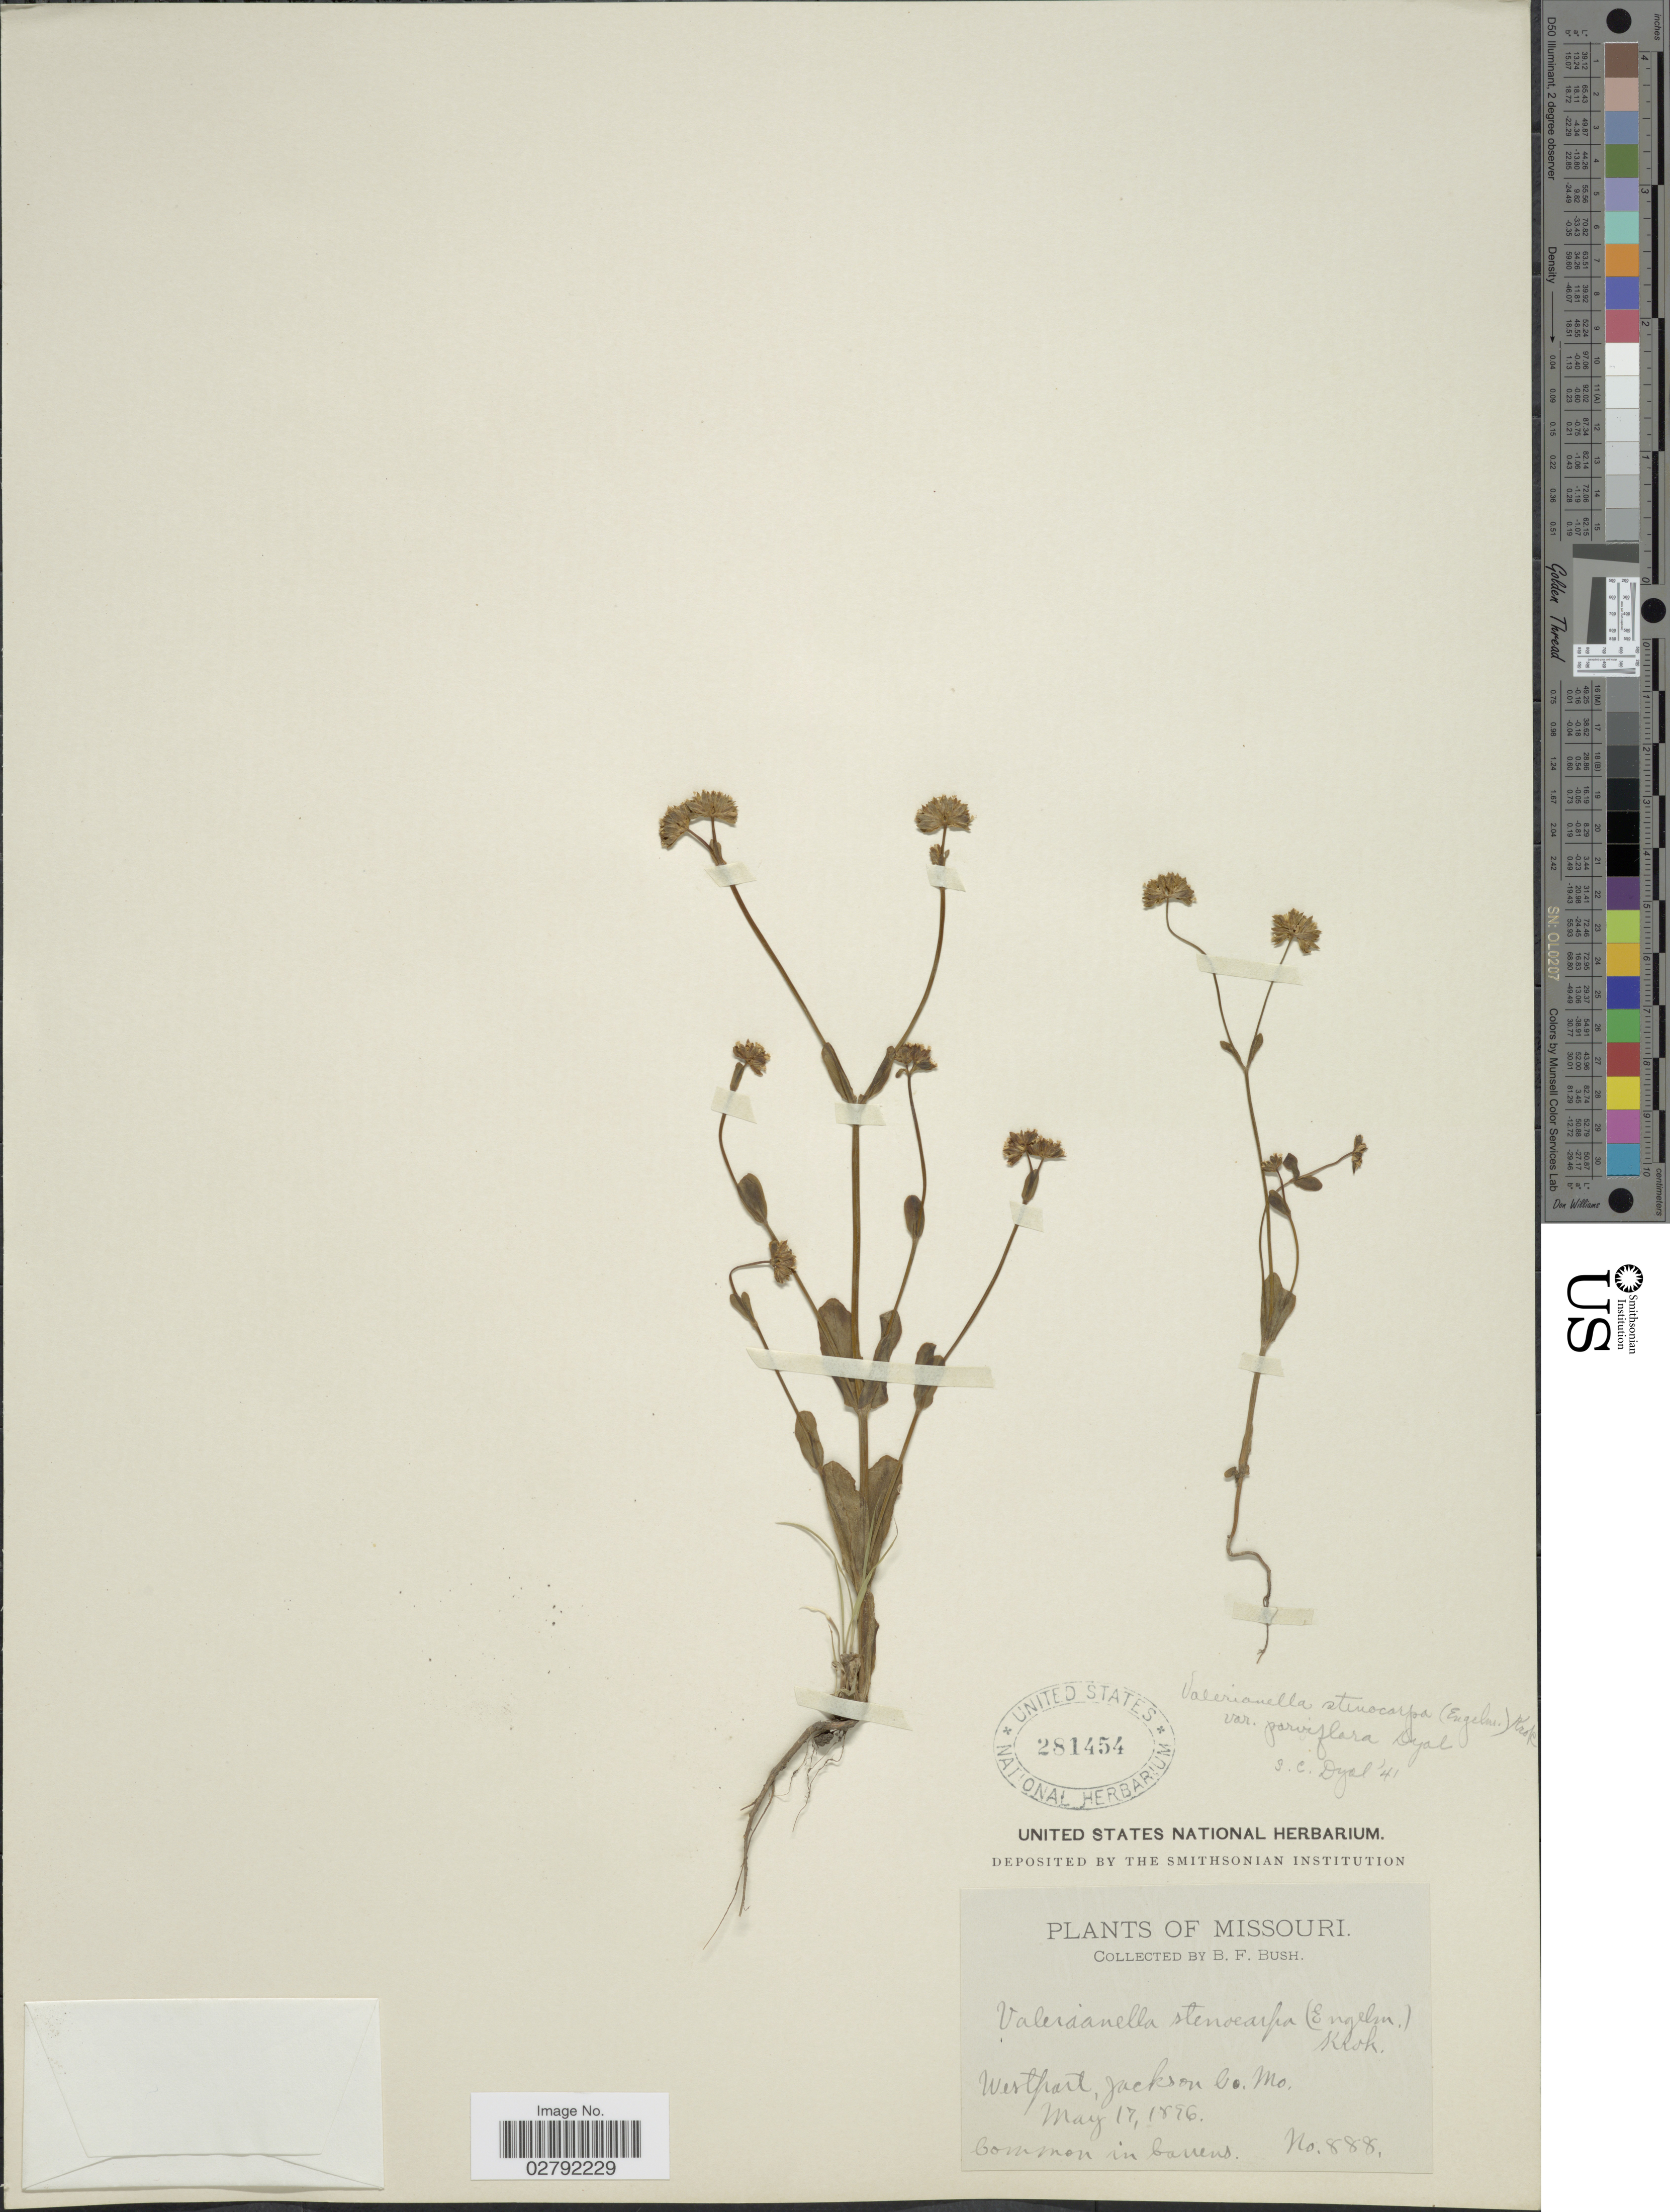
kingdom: Plantae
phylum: Tracheophyta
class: Magnoliopsida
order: Dipsacales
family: Caprifoliaceae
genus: Valerianella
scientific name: Valerianella stenocarpa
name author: (Engelm. ex A. Gray) Krok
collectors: B. F. Bush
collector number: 888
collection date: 1896-05-17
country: United States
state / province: Missouri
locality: Westpart, Jackson Co.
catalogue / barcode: US 281454